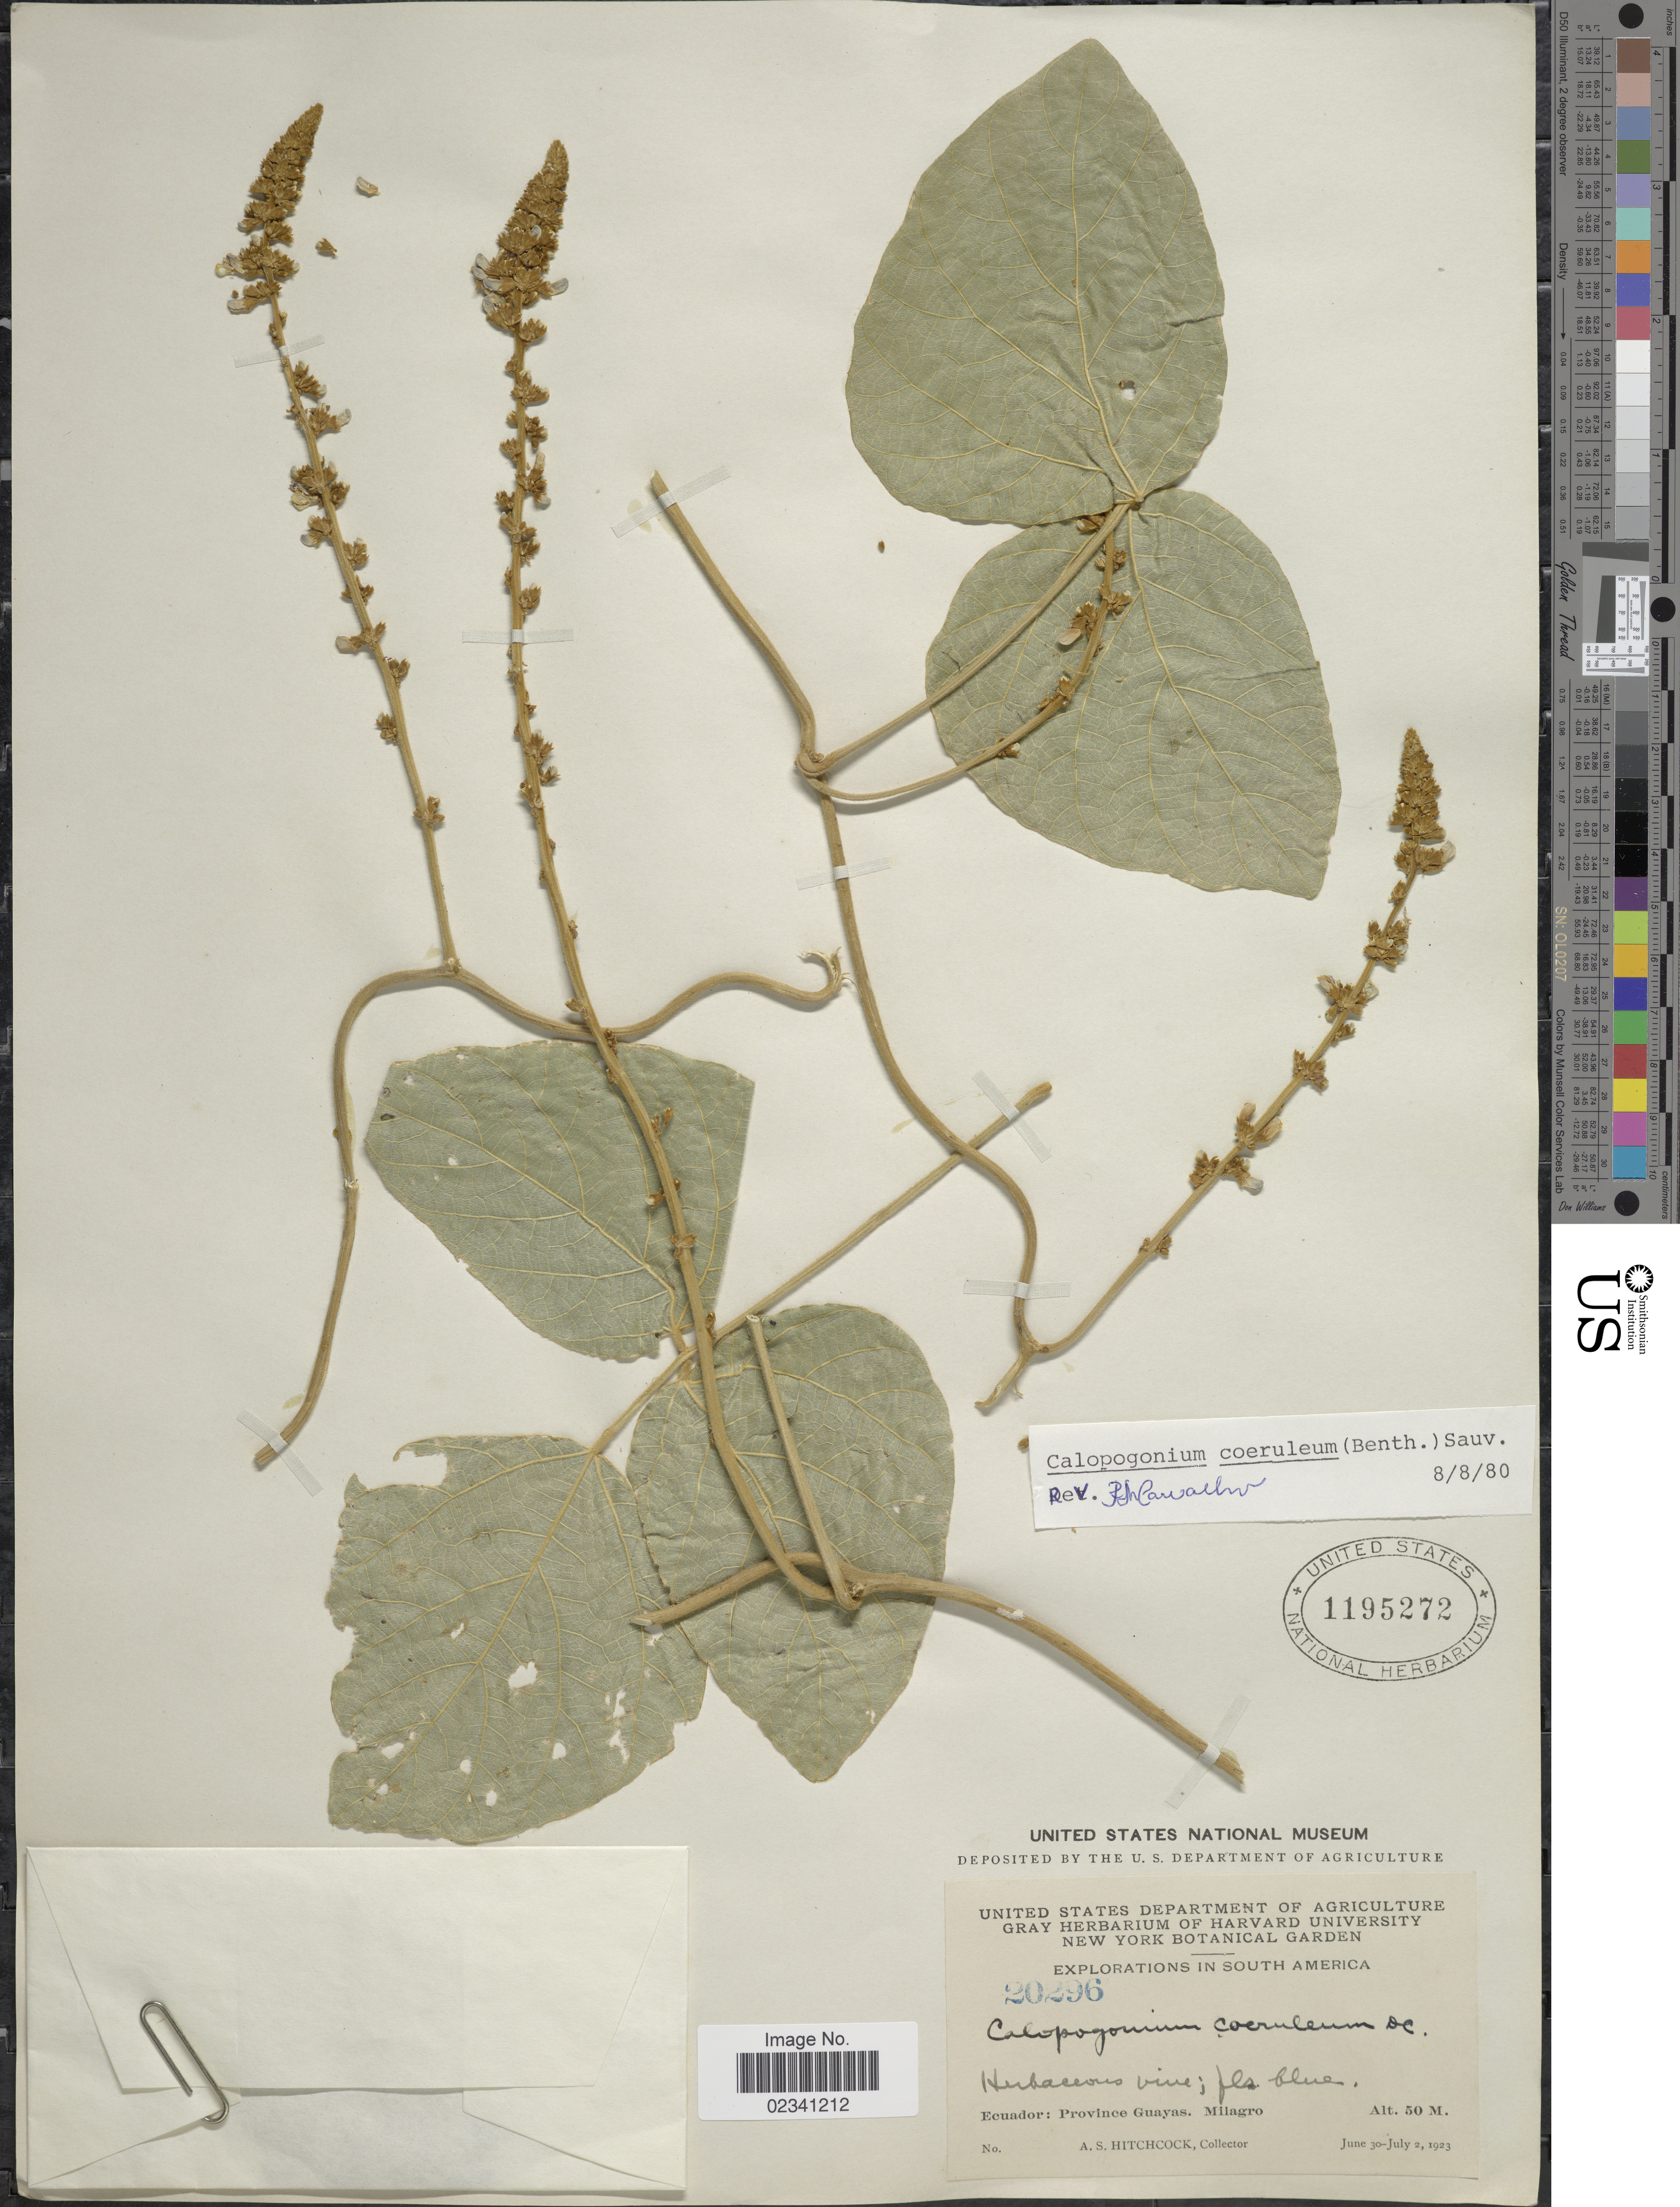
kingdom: Plantae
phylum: Tracheophyta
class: Magnoliopsida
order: Fabales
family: Fabaceae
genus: Calopogonium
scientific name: Calopogonium caeruleum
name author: (Benth.) C. Wright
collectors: A. S. Hitchcock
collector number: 20296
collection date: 1923-06-30/1923-07-02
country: Ecuador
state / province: Guayas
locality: Milagro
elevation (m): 50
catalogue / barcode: US 1195272